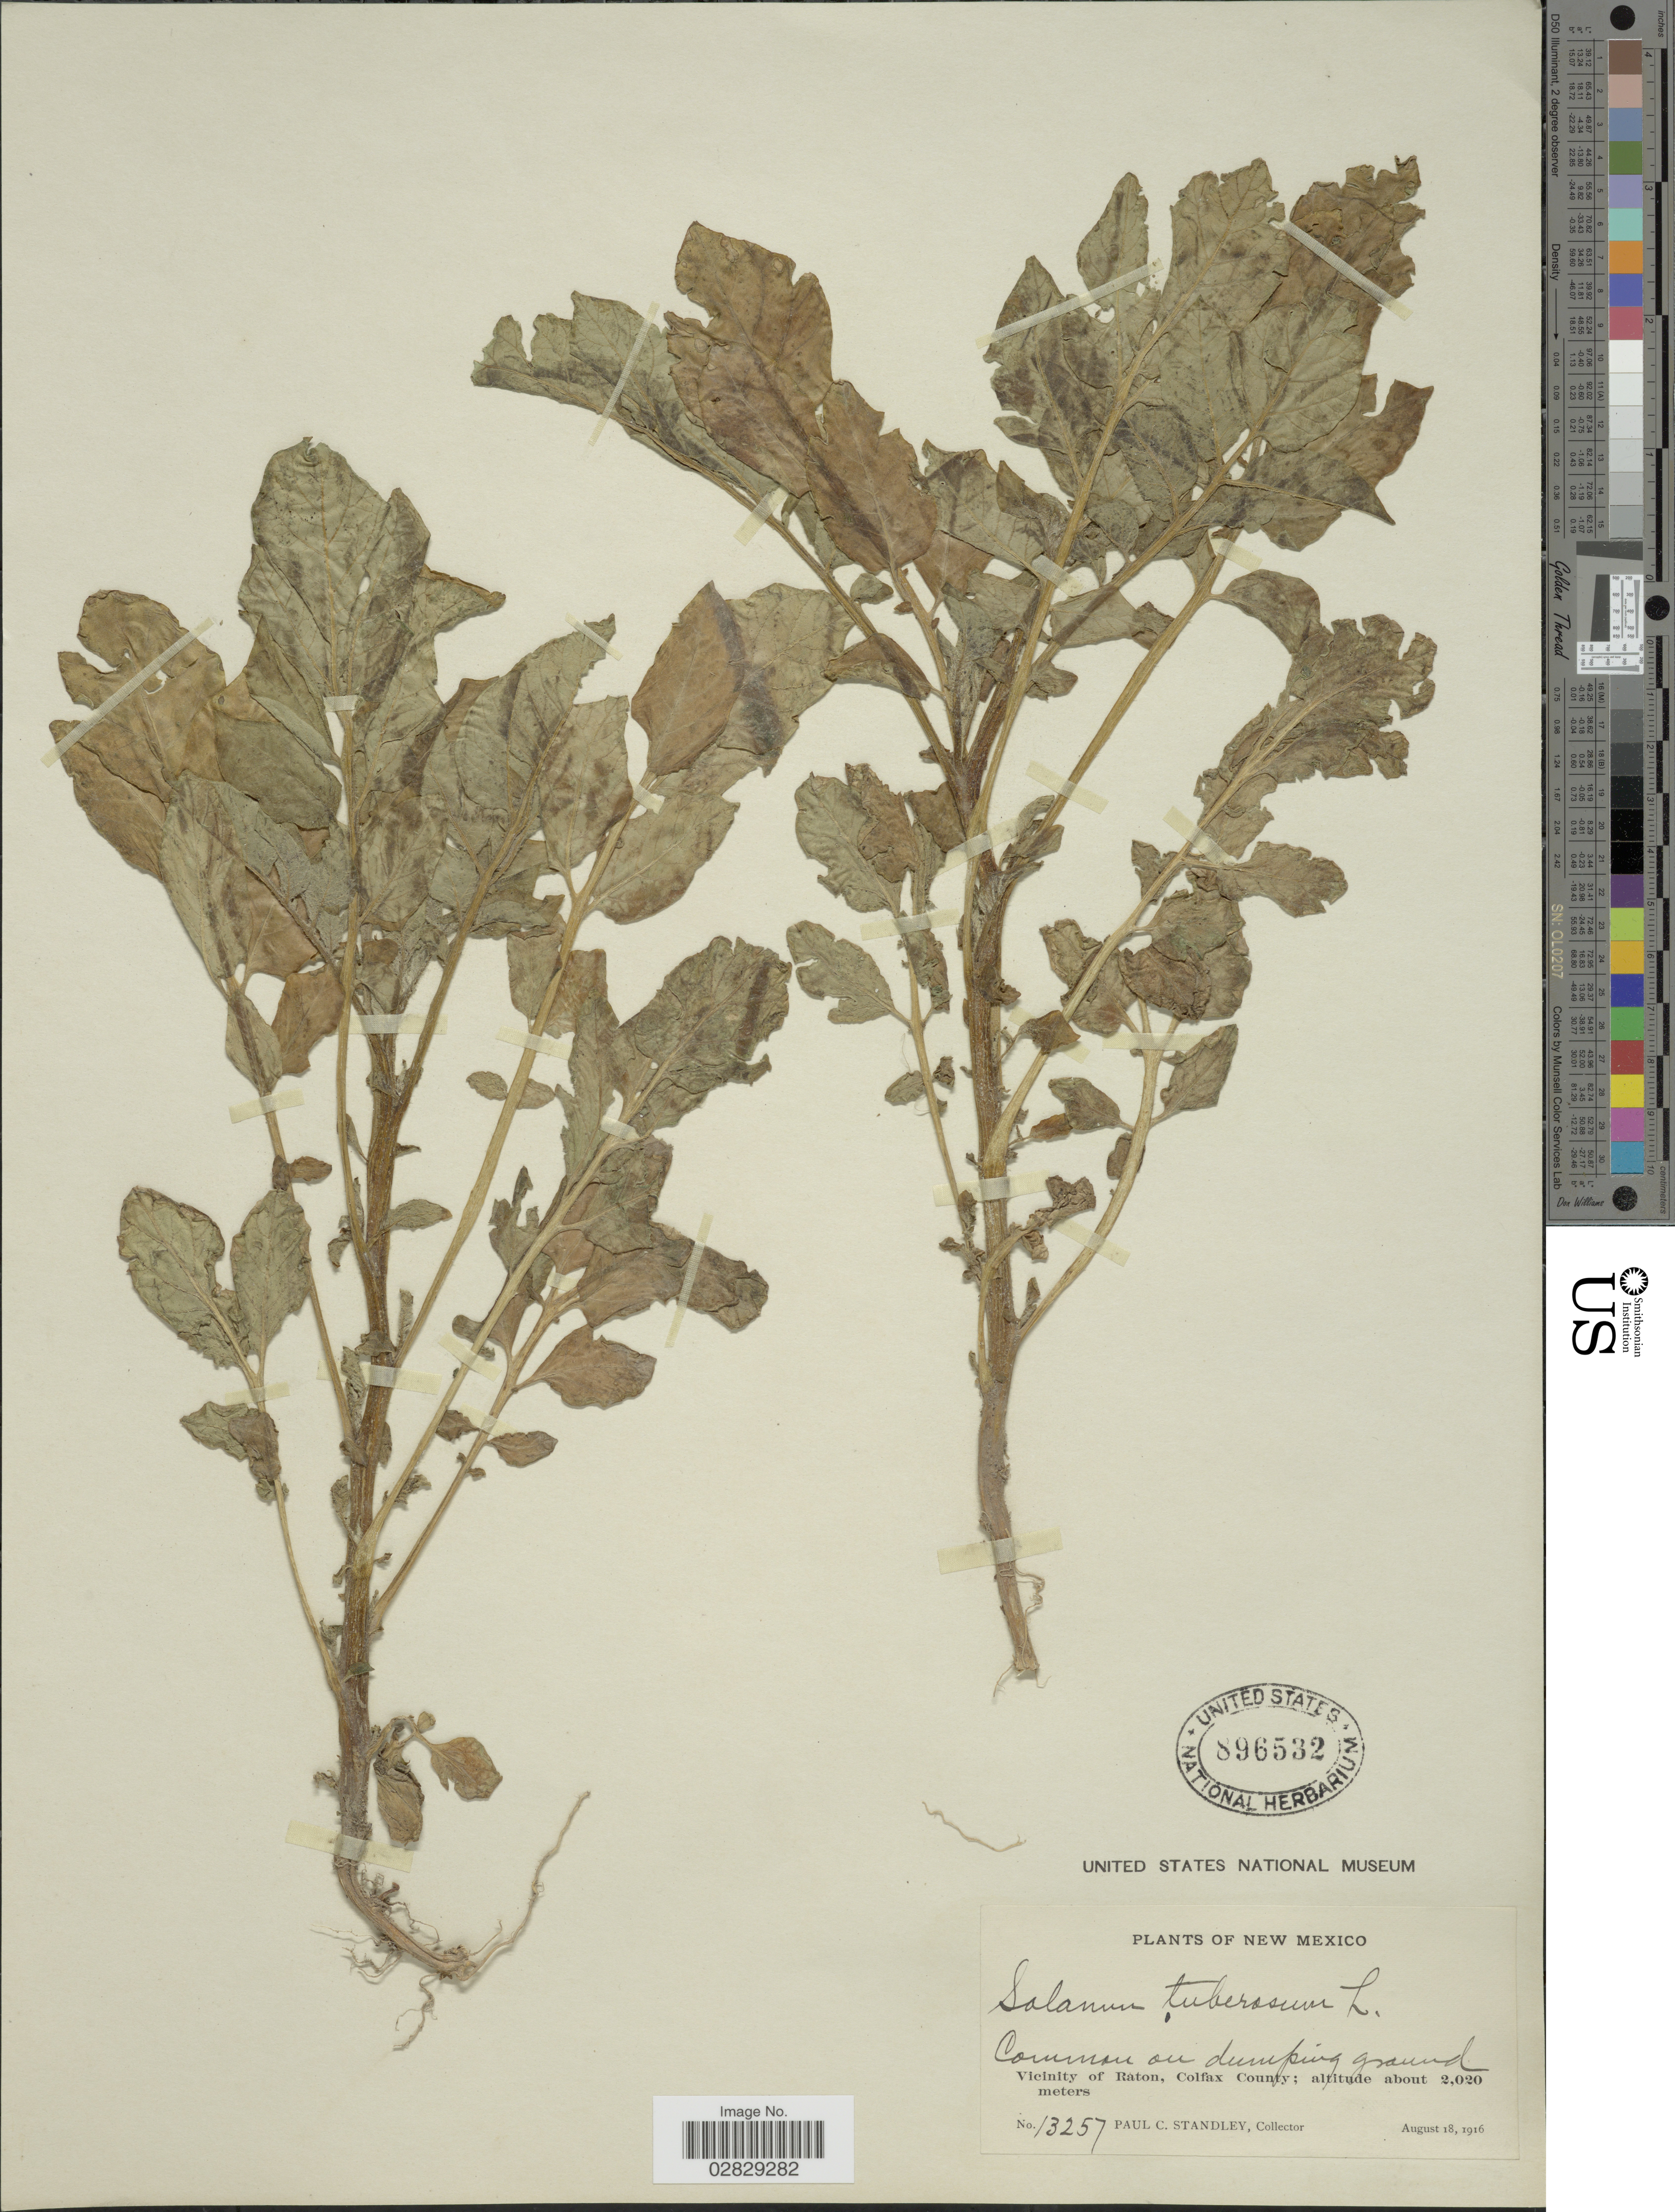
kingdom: Plantae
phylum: Tracheophyta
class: Magnoliopsida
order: Solanales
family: Solanaceae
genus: Solanum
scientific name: Solanum tuberosum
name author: L.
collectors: P. C. Standley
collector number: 13257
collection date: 1916-08-18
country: United States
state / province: New Mexico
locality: Vicinity of Raton, Colfax County.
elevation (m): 2020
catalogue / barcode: US 896532